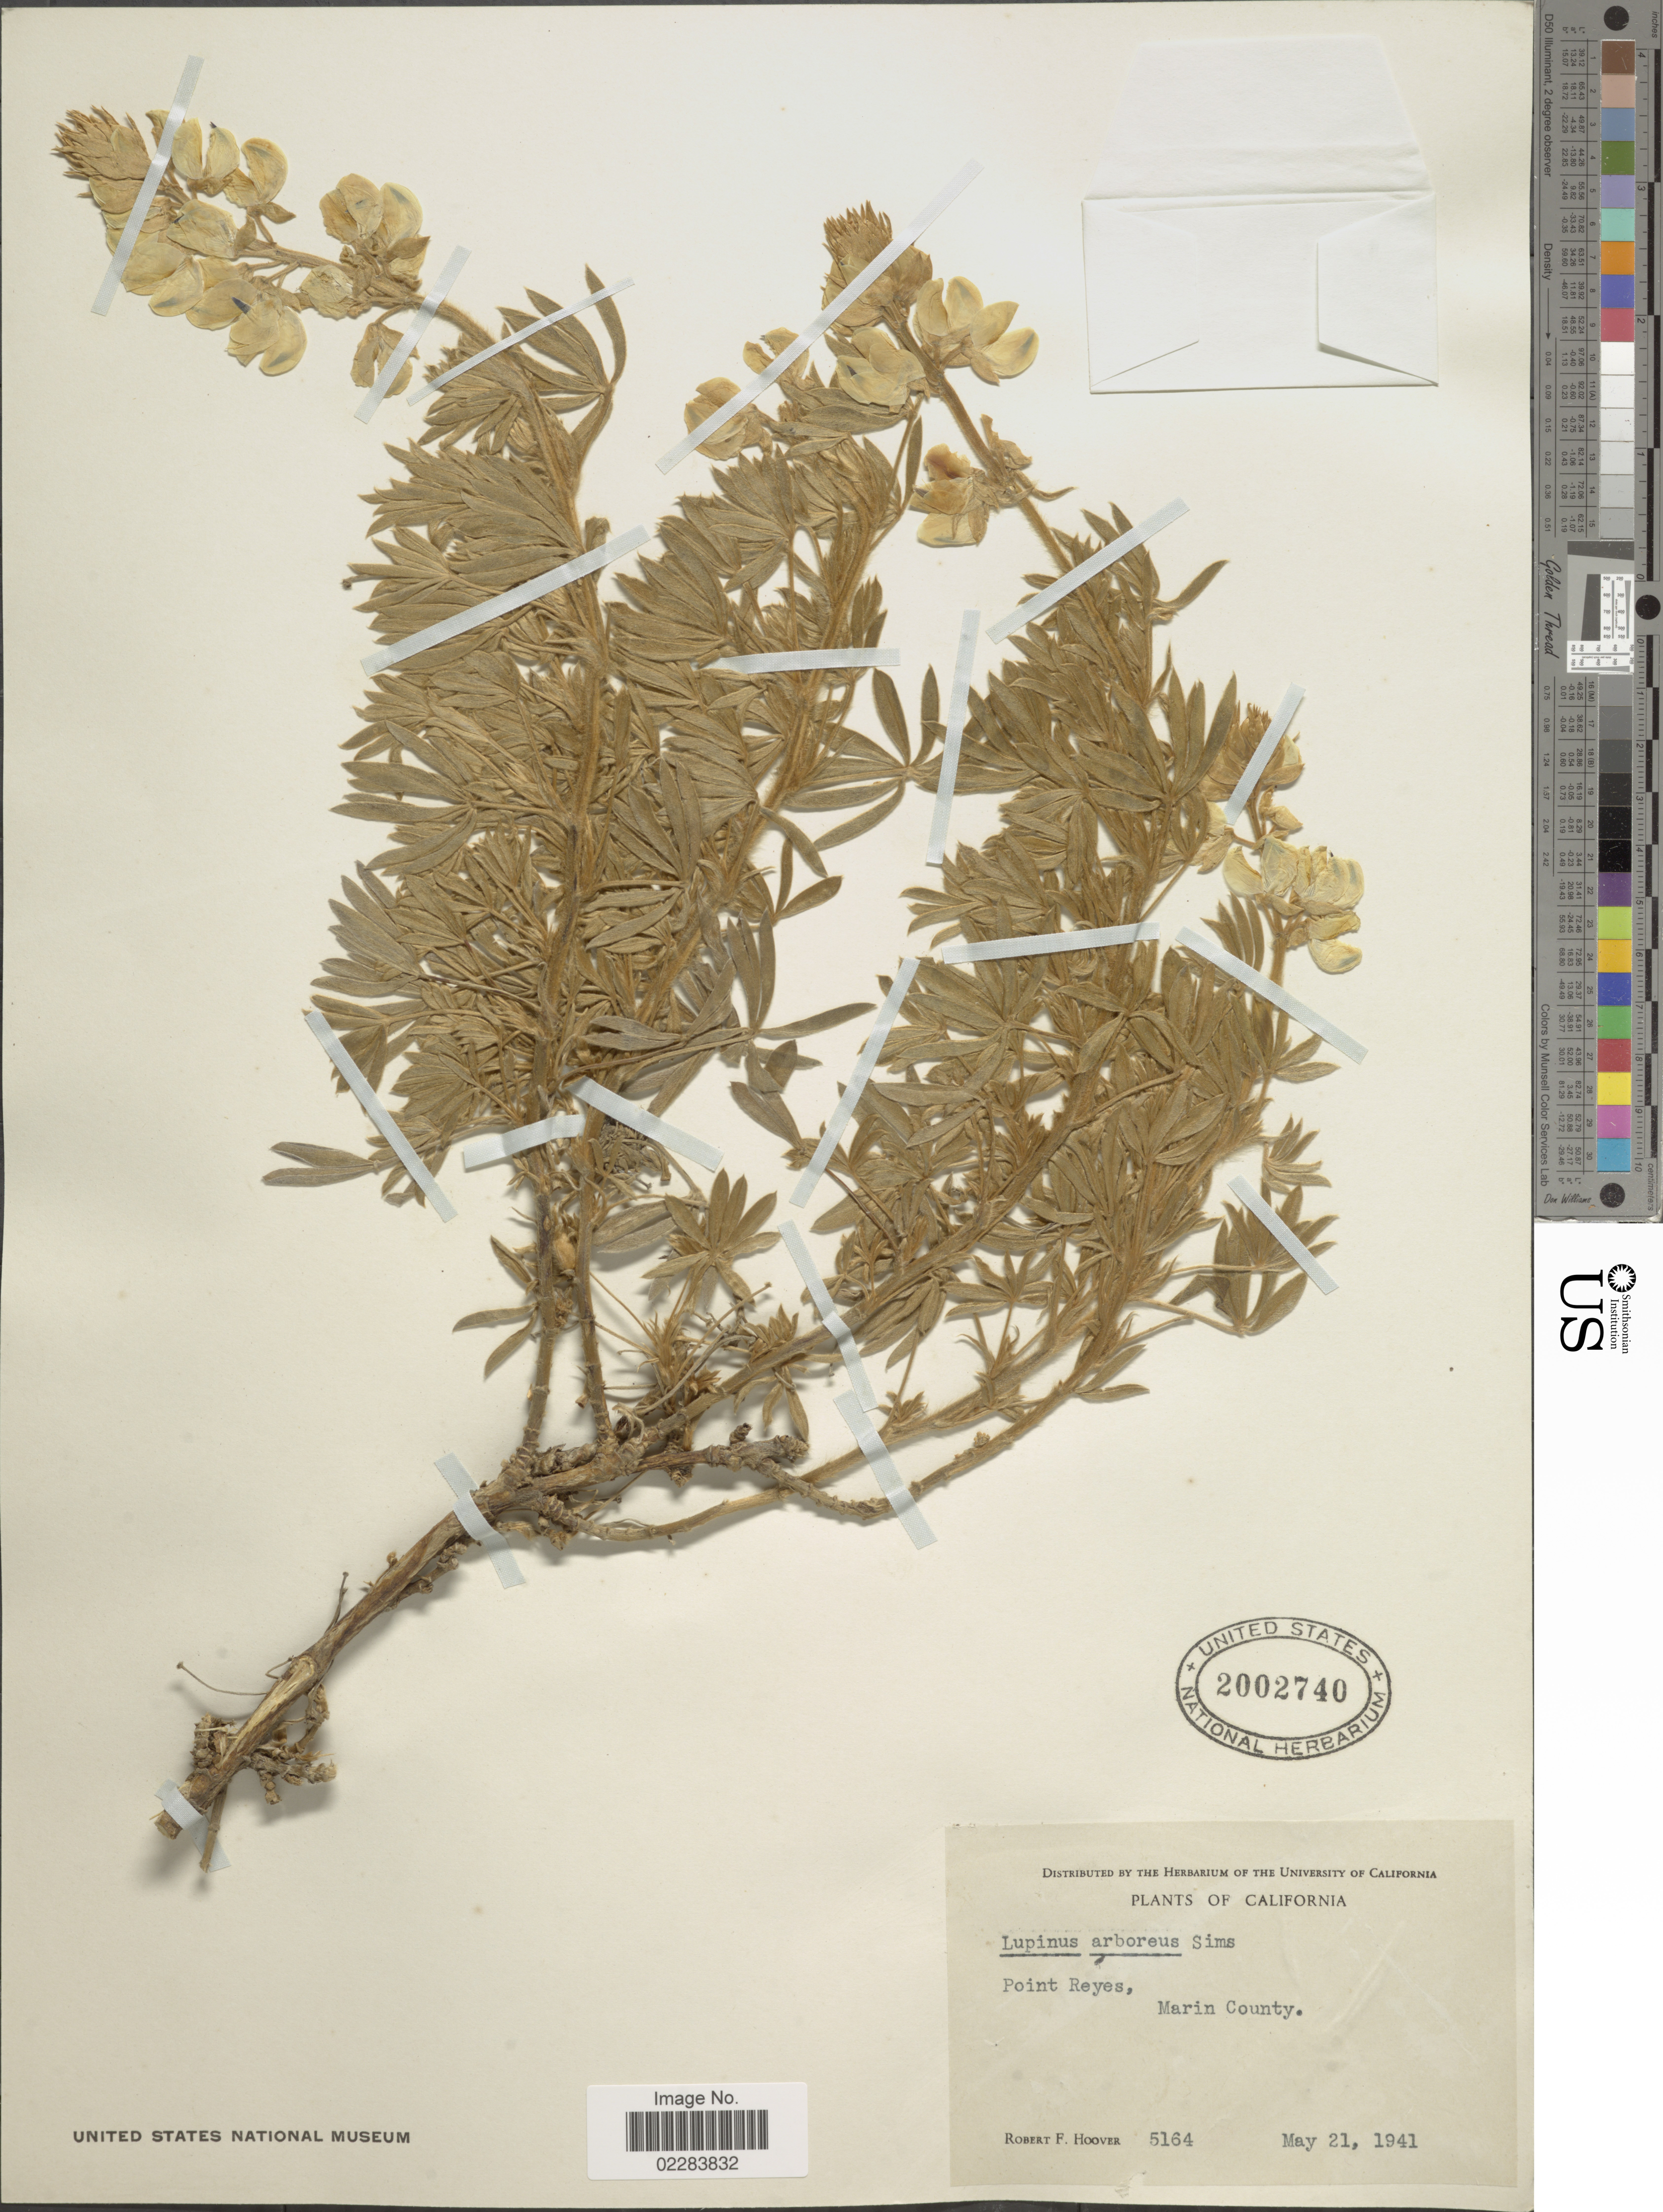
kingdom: Plantae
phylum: Tracheophyta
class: Magnoliopsida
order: Fabales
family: Fabaceae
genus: Lupinus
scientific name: Lupinus arboreus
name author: Sims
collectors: R. F. Hoover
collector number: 5164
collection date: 1941-05-21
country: United States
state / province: California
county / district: Marin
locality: Point Reyer, Marin County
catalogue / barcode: US 2002740